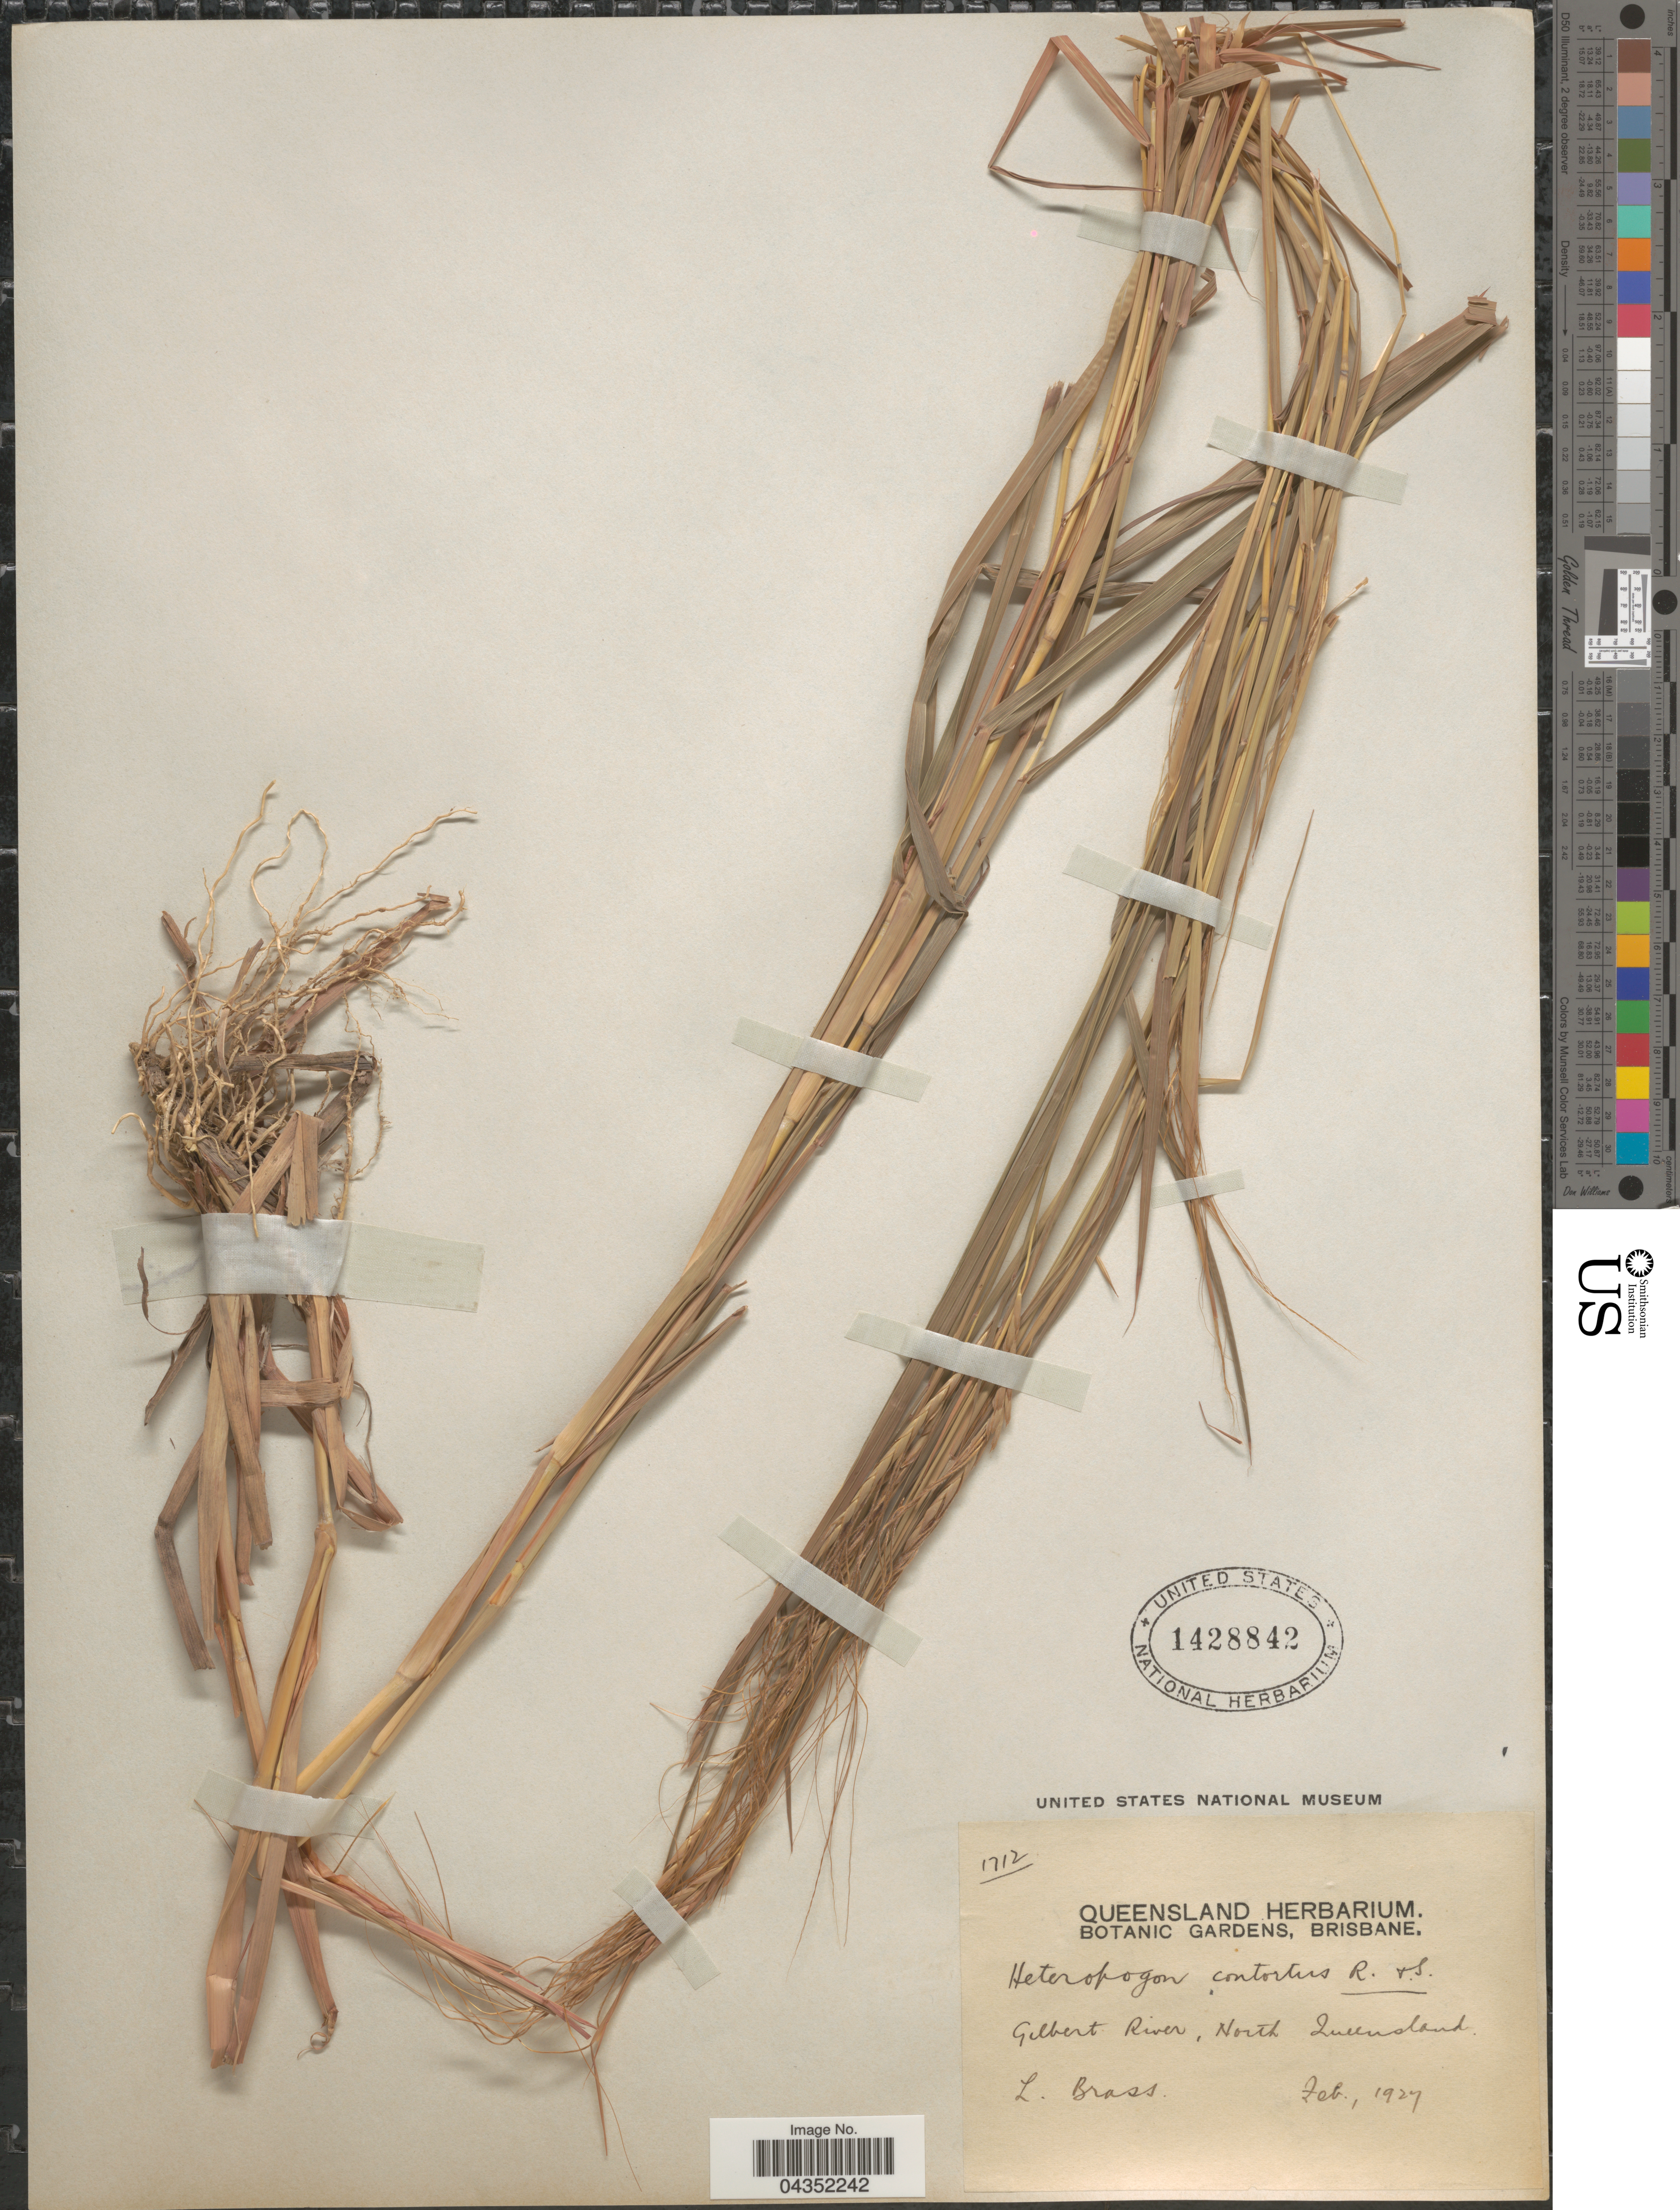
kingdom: Plantae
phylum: Tracheophyta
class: Liliopsida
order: Poales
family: Poaceae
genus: Heteropogon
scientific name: Heteropogon contortus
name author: (L.) P. Beauv. ex Roem. & Schult.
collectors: L. J. Brass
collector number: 1712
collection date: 1927-02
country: Australia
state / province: Queensland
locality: Gilbert River, North Queensland.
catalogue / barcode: US 1428842